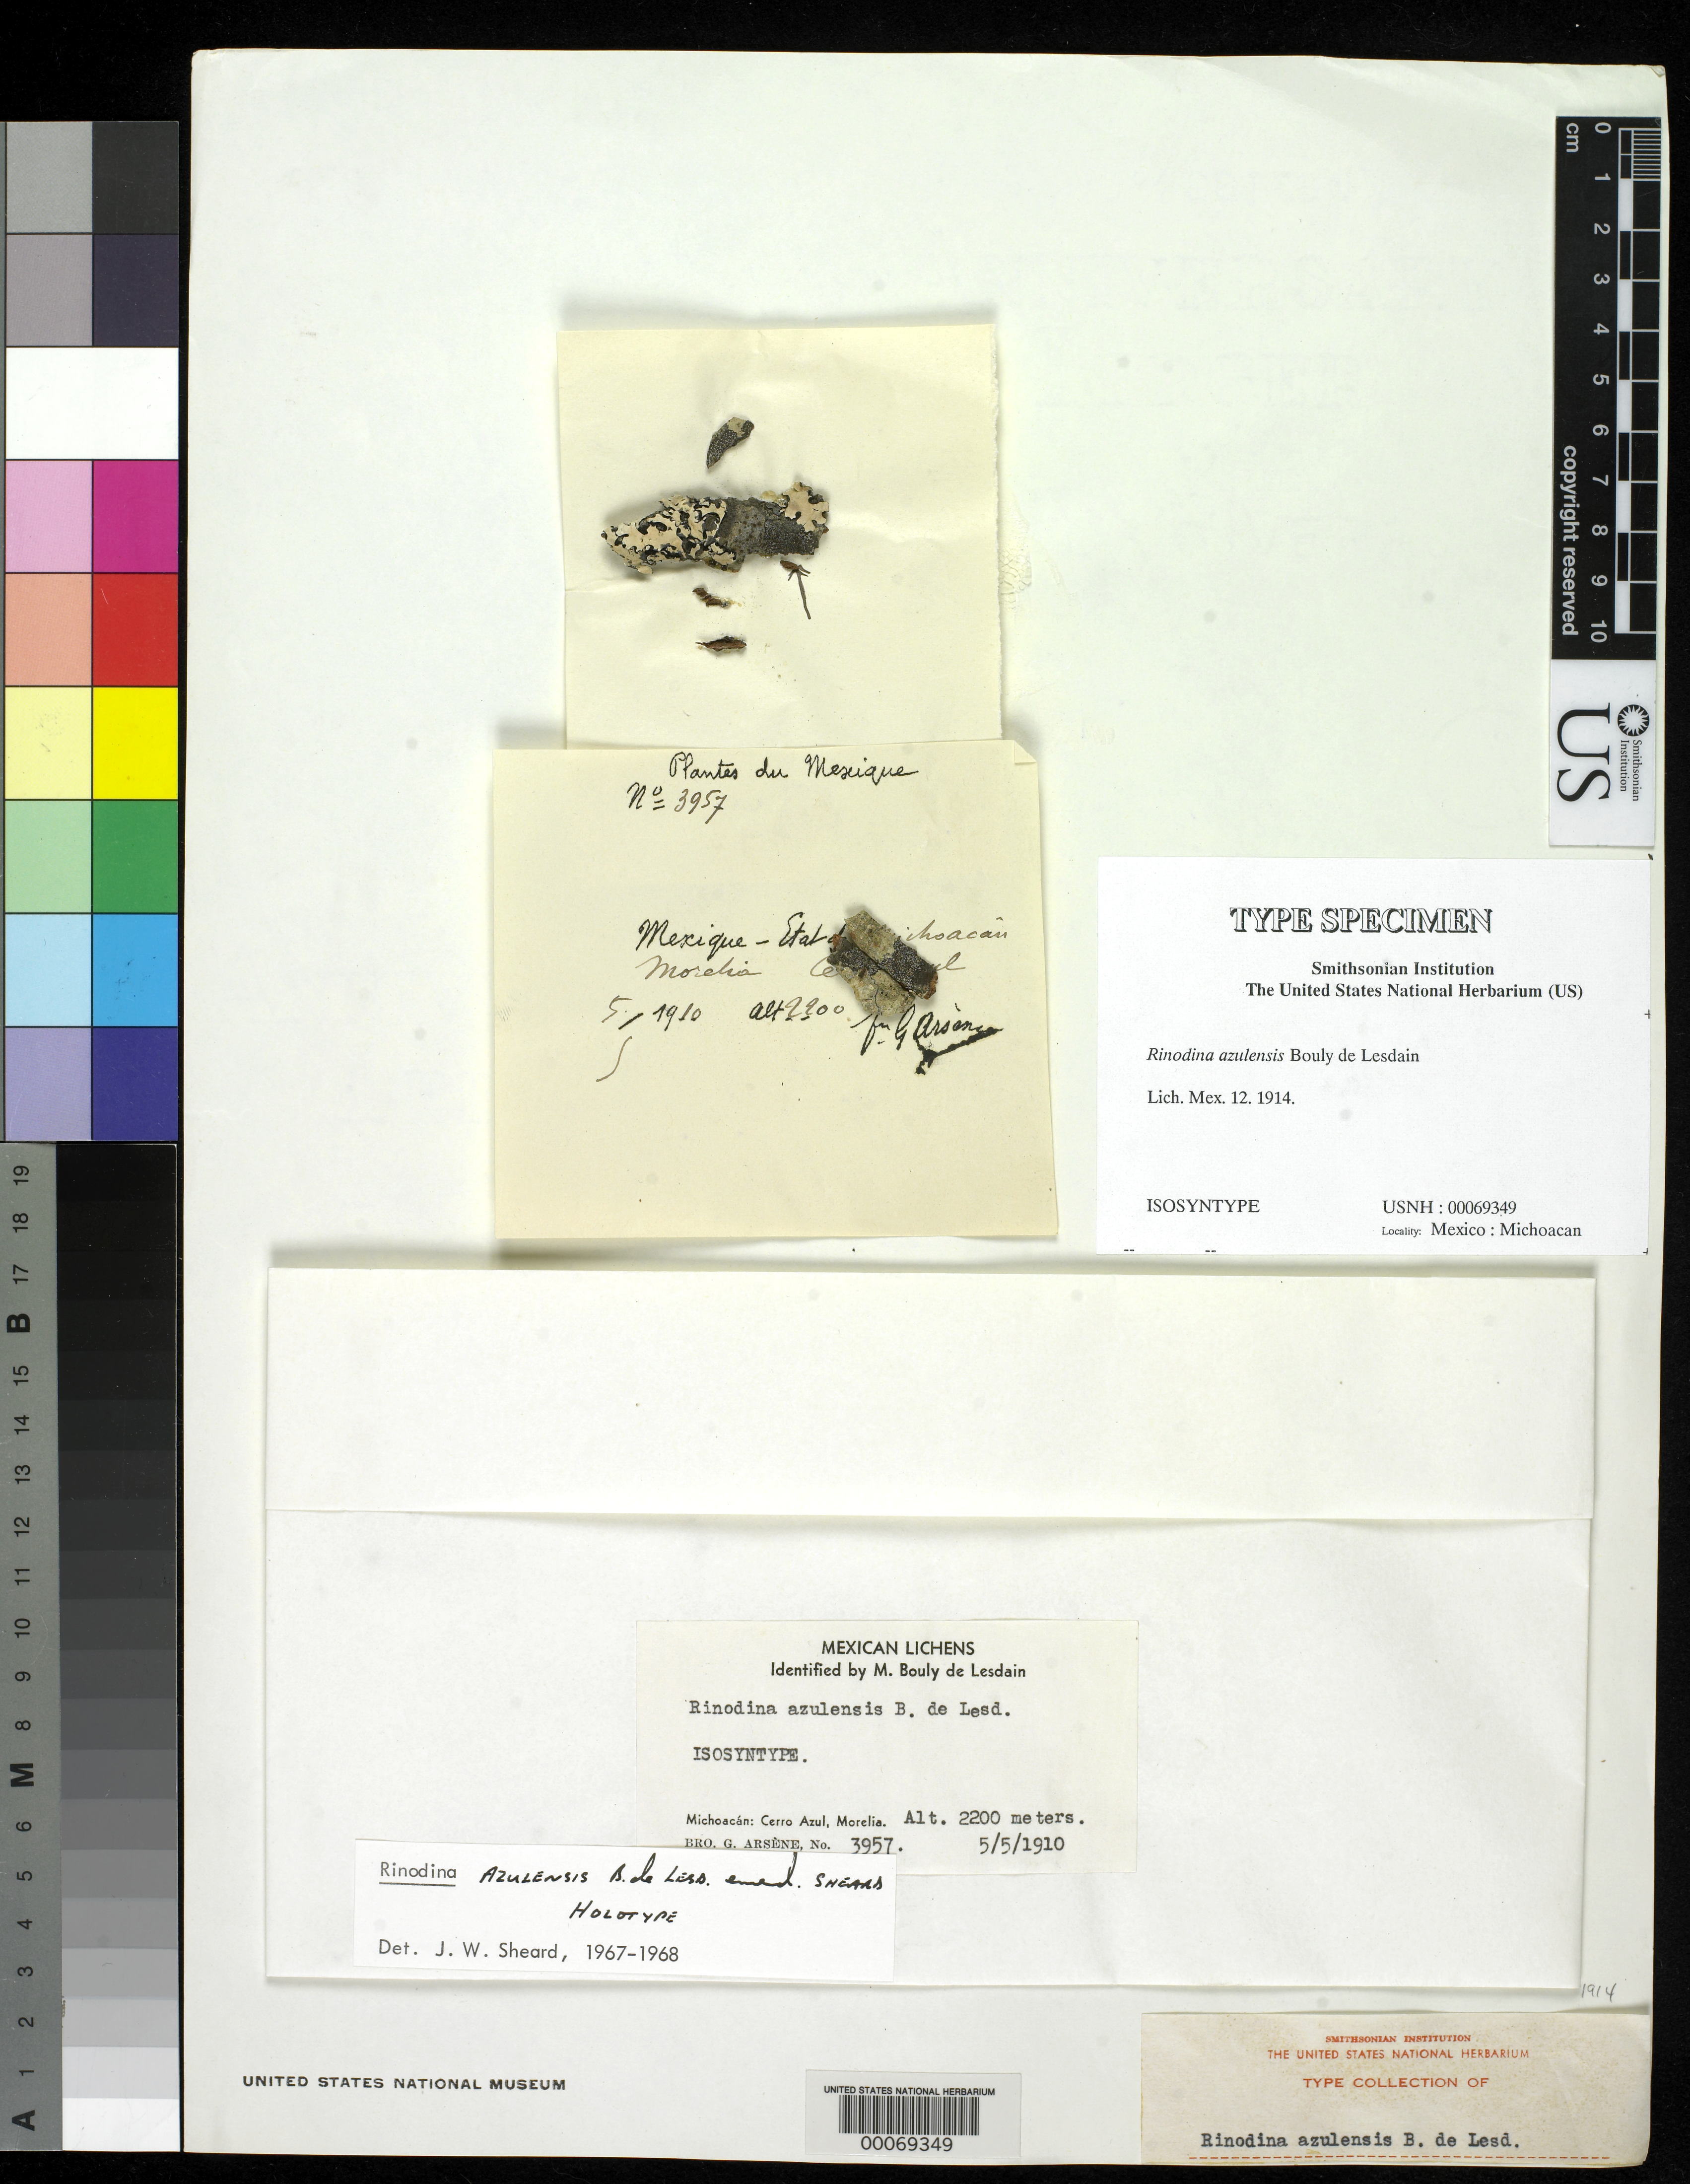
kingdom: Fungi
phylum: Ascomycota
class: Lecanoromycetes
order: Caliciales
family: Physciaceae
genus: Rinodina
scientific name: Rinodina azulensis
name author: B. de Lesd.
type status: Isosyntype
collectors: Bro. G. Arsène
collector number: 3957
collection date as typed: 05 May 1910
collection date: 1910-05-05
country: Mexico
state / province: Michoacán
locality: Cerro Azul; Morelia.